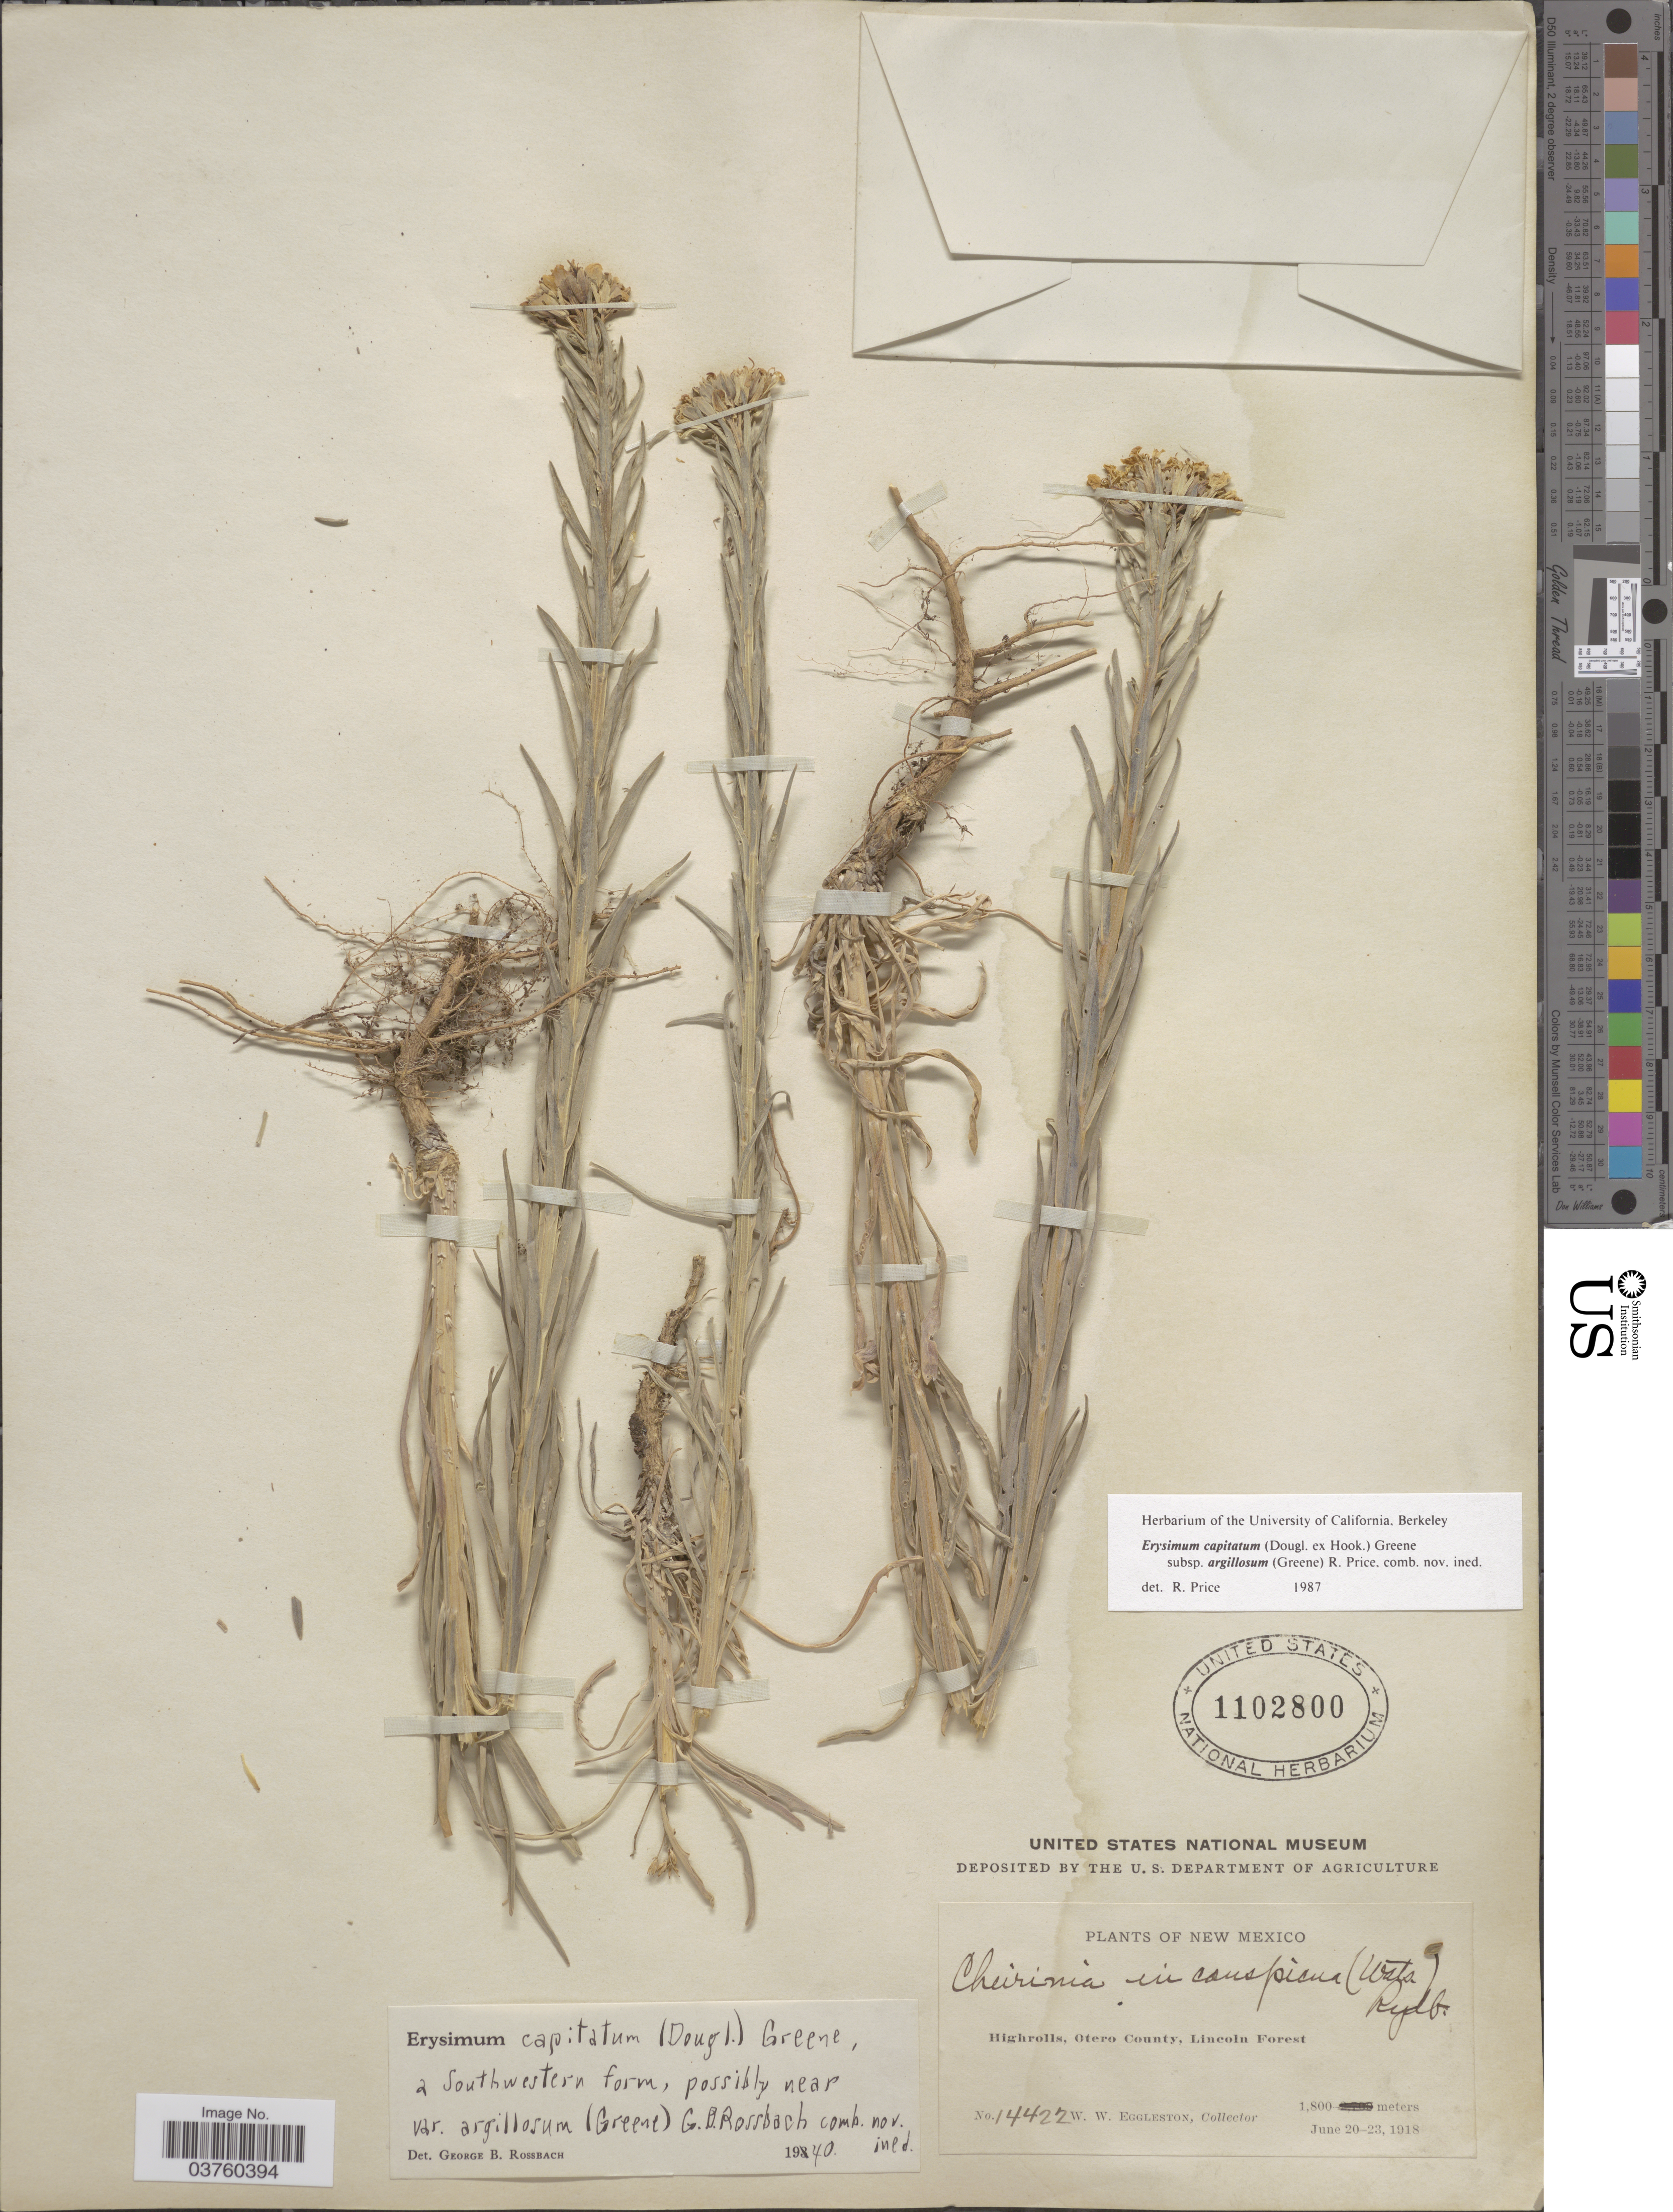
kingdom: Plantae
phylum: Tracheophyta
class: Magnoliopsida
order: Brassicales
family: Brassicaceae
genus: Erysimum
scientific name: Erysimum capitatum var. argillosum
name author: (Greene) R.J. Davis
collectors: W. W. Eggleston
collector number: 14422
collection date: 1918-06-20/1918-06-23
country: United States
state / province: New Mexico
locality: Highrolls, Otero County, Lincoln Forest.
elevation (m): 1800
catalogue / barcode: US 1102800